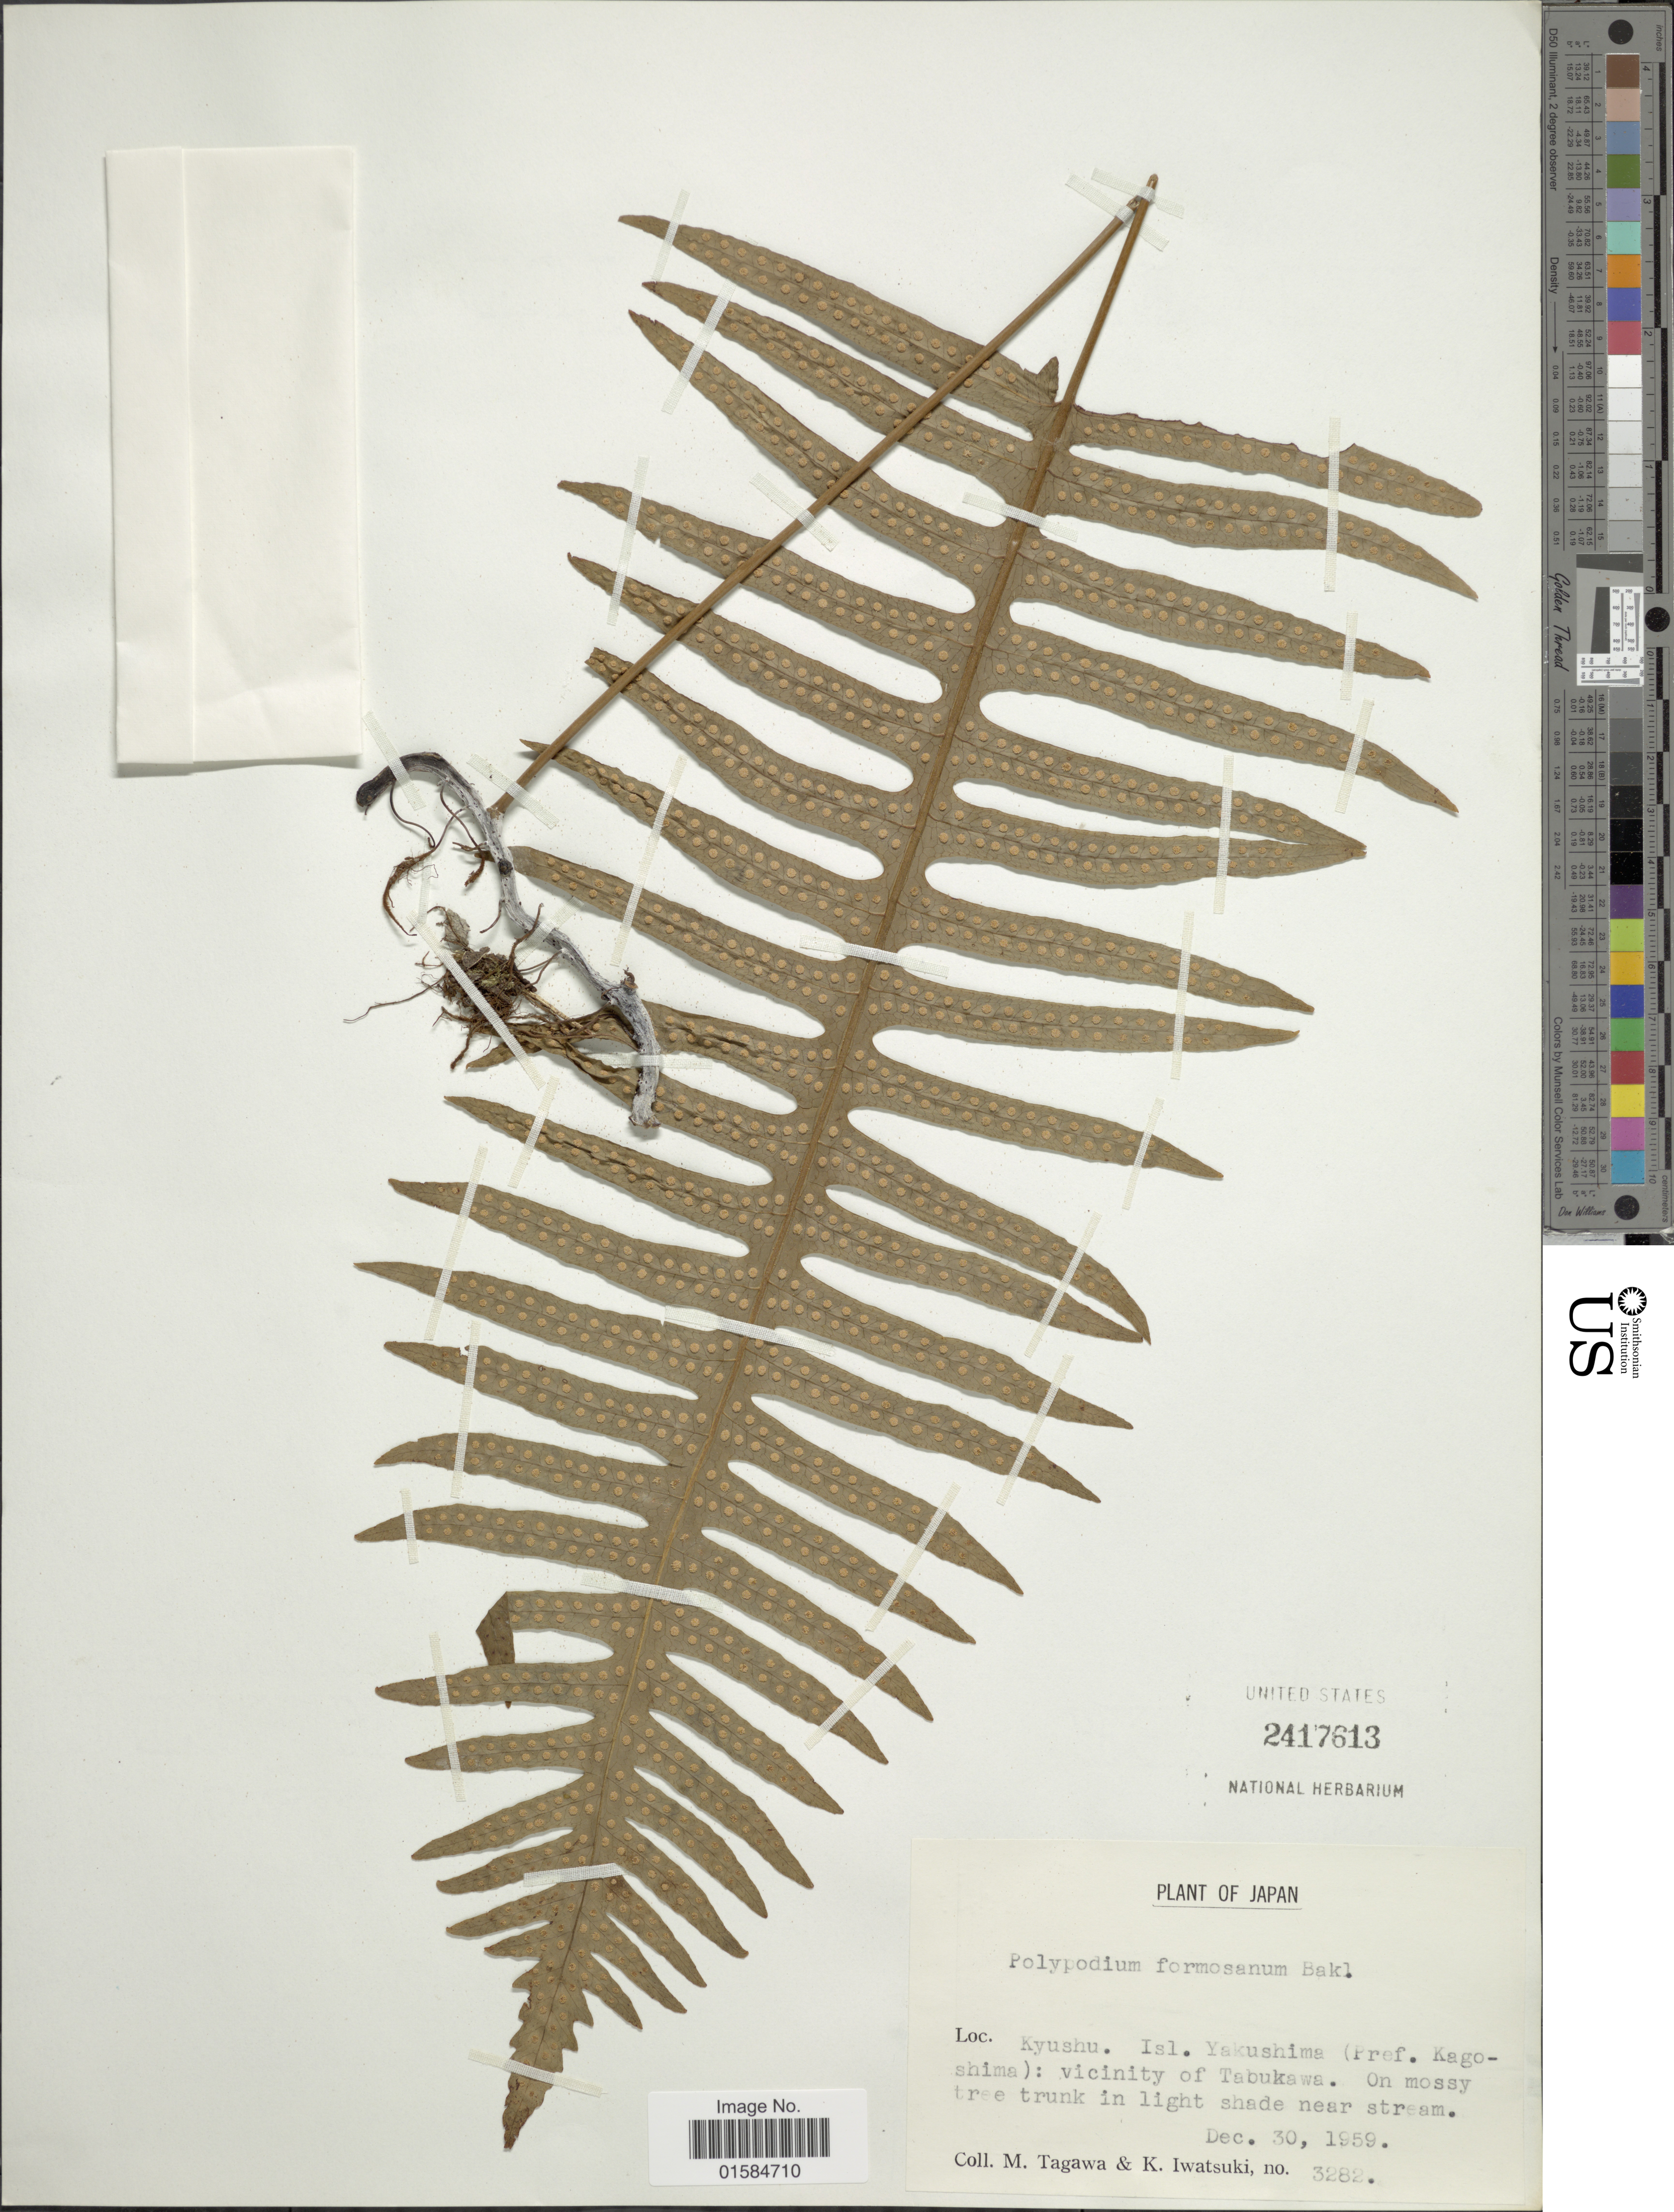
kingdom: Plantae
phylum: Tracheophyta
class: Polypodiopsida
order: Polypodiales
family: Polypodiaceae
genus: Goniophlebium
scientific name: Goniophlebium formosanum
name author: (Baker) Rödl-Linder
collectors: M. Tagawa & K. Iwatsuki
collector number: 3282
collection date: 1959-12-30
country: Japan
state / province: Kagosima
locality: Kyushu. Isl. Yakushima (pref. Kagoshima): vicinity of Tabukawa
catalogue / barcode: US 2417613